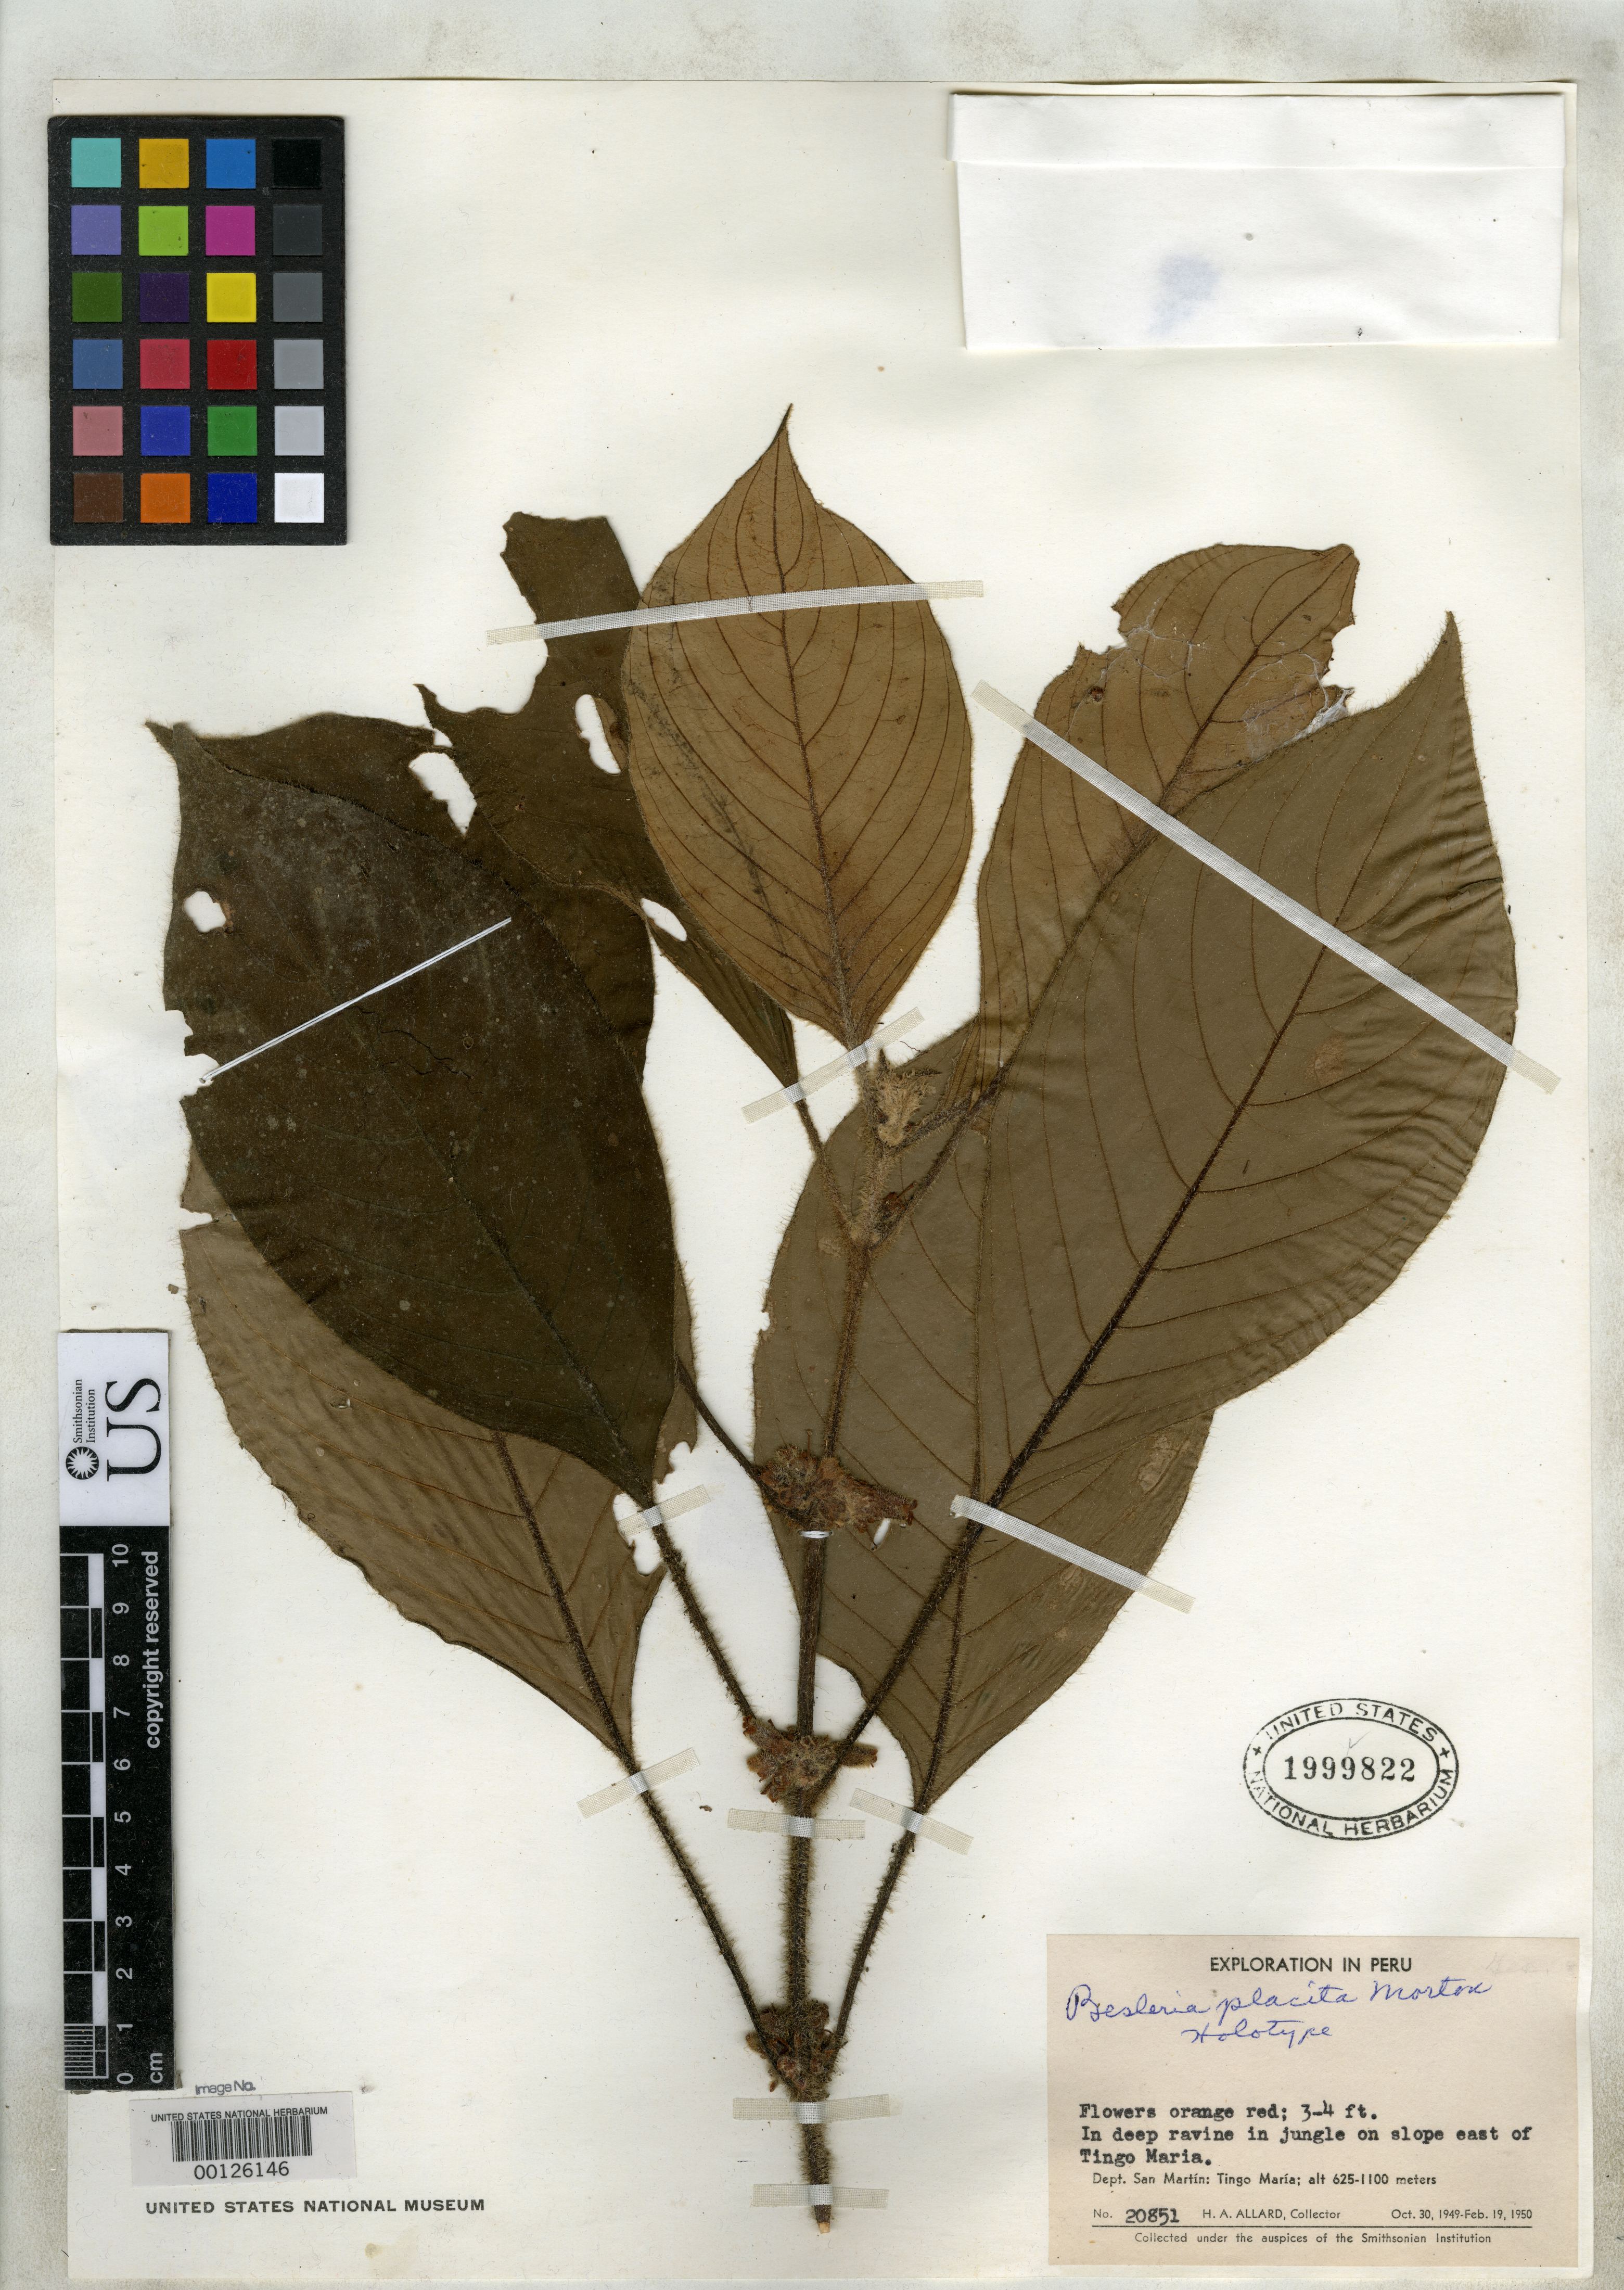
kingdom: Plantae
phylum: Tracheophyta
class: Magnoliopsida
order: Lamiales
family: Gesneriaceae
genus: Besleria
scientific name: Besleria placita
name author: C.V. Morton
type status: Holotype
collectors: H. A. Allard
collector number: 20851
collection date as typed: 30 Oct 1949 to 19 Feb 1950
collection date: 1949-10-30/1950-02-19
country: Peru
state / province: San Martín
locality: Tingo Maria.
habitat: in deep ravine in jungle on slope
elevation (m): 625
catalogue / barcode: US 1999822